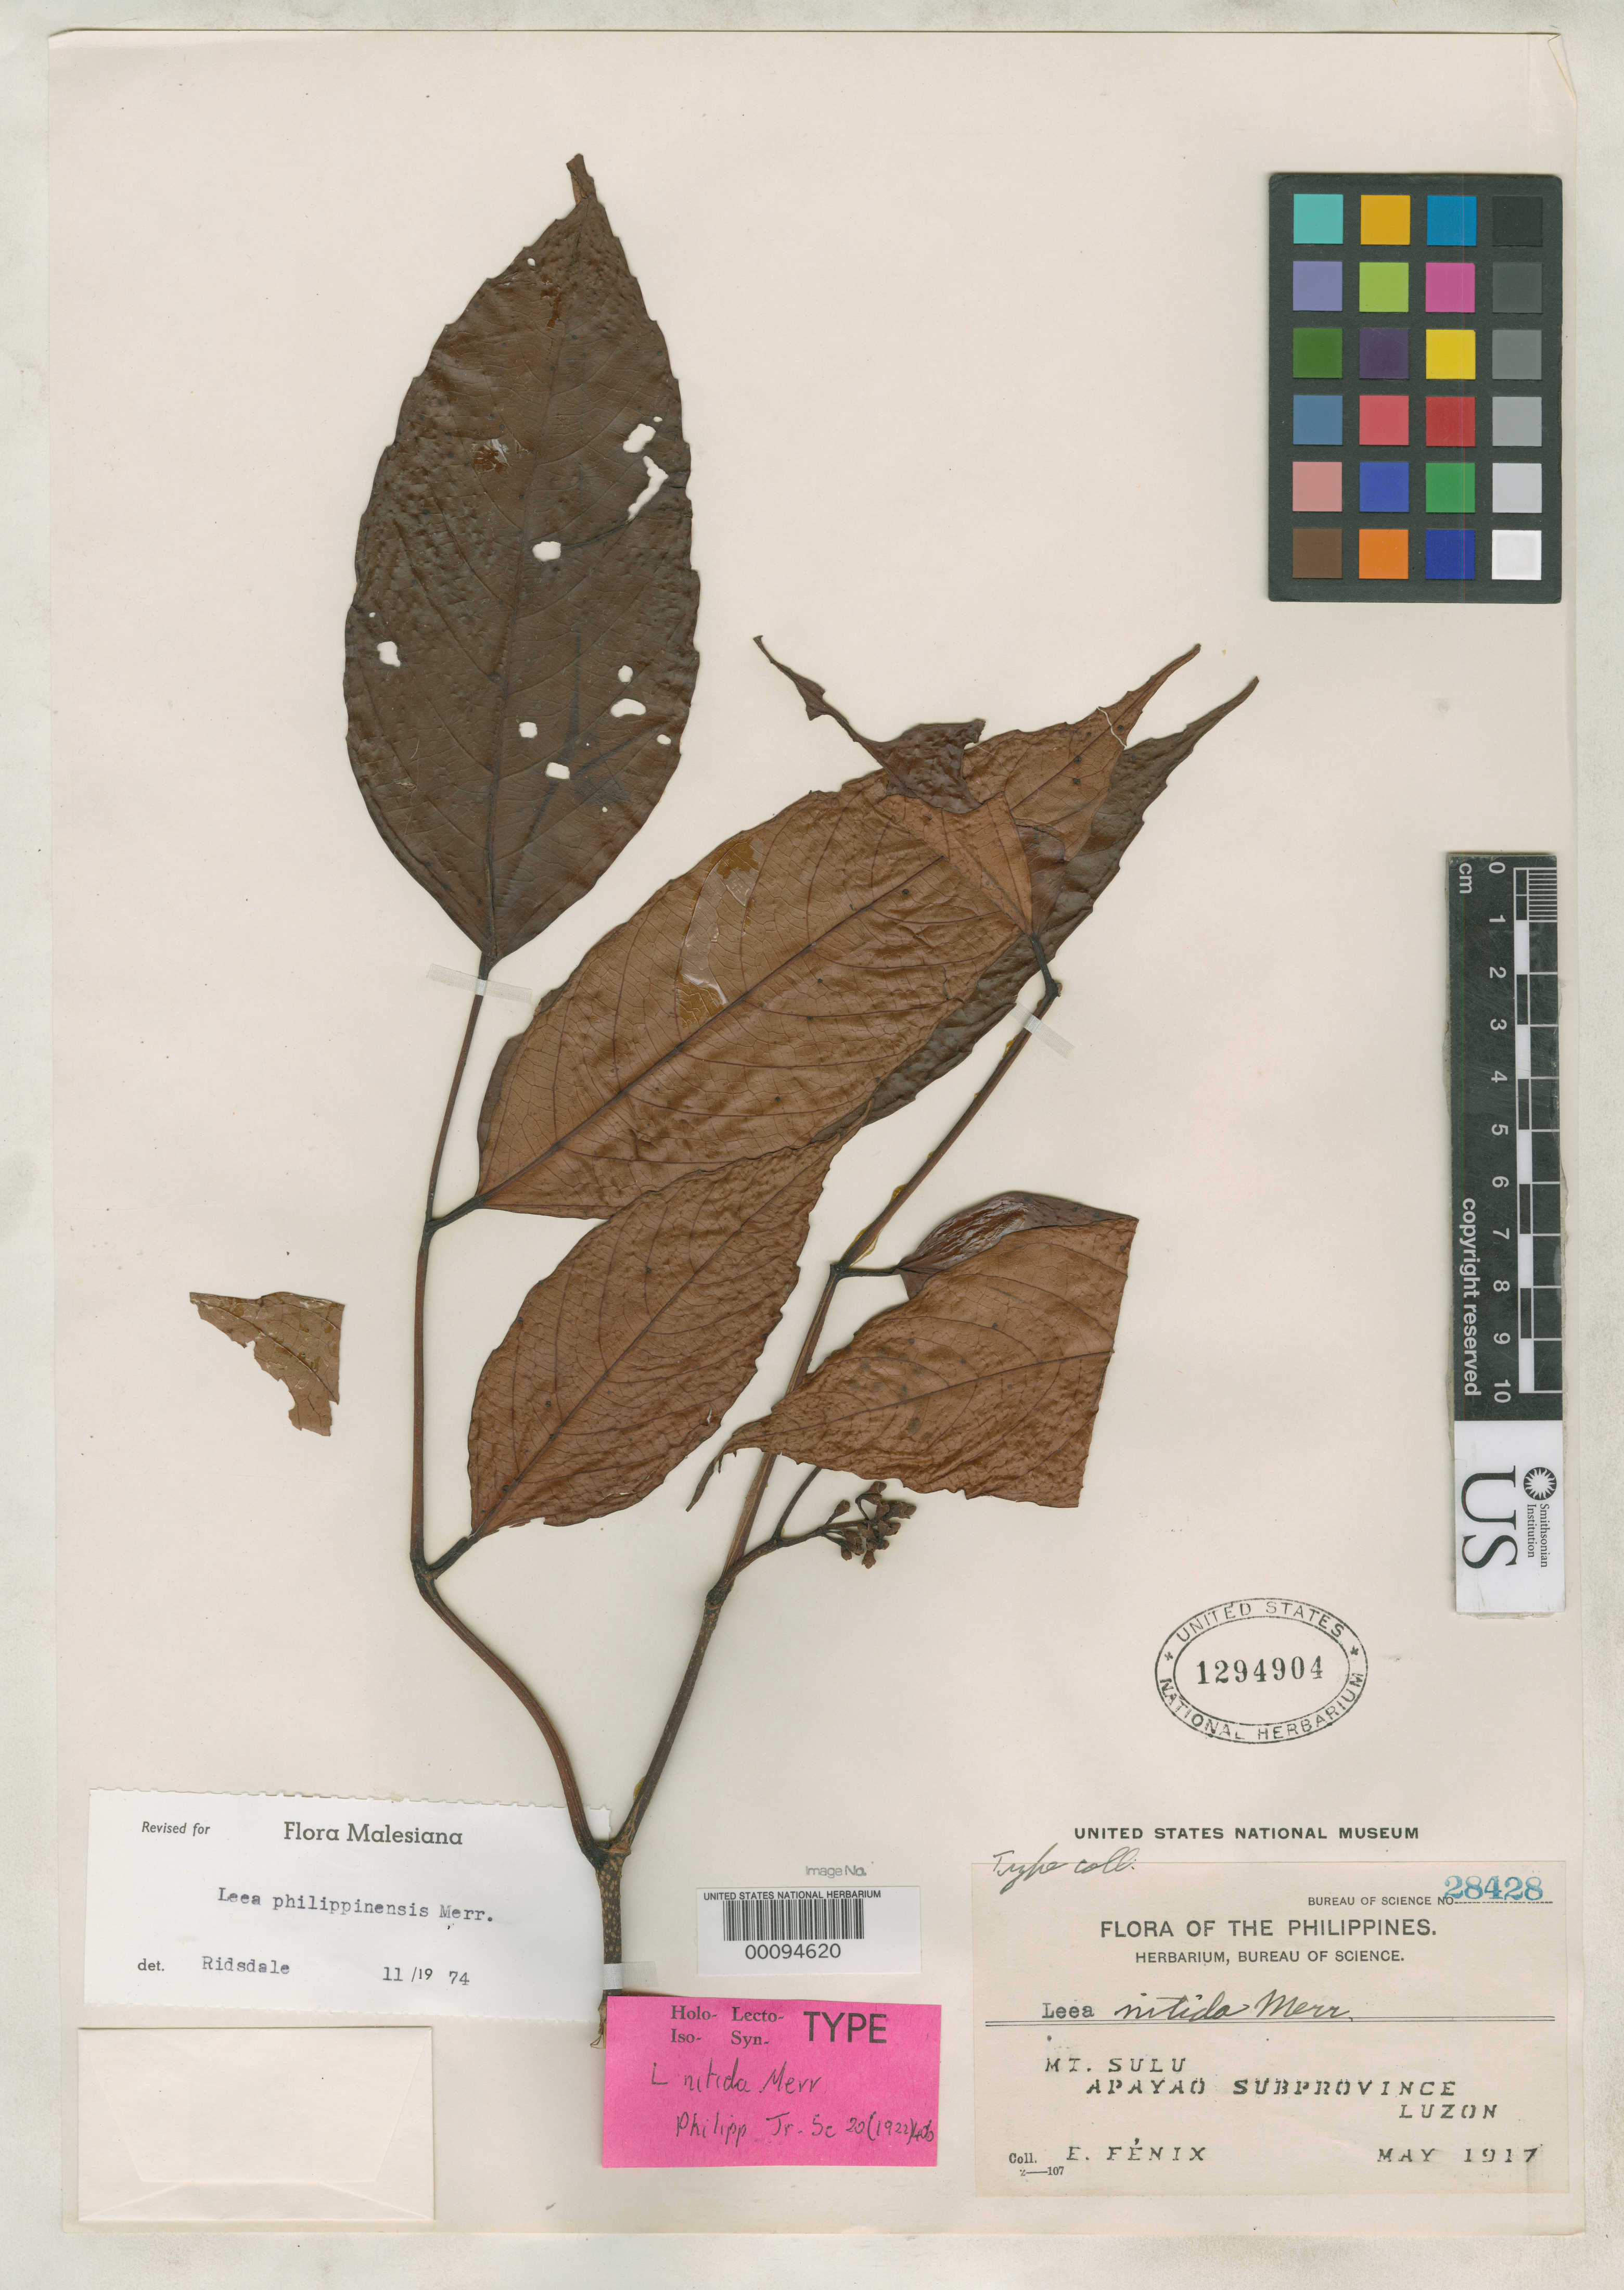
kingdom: Plantae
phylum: Tracheophyta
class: Magnoliopsida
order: Vitales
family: Vitaceae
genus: Leea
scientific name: Leea nitida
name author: Merr.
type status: Isotype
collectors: E. Fénix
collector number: Bur. Sci. 28428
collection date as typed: May 1917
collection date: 1917-05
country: Philippines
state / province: Cordillera (Administrative Region)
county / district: Apayao / Kalinga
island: Luzon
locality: Mt. Sulu.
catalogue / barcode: US 1294904